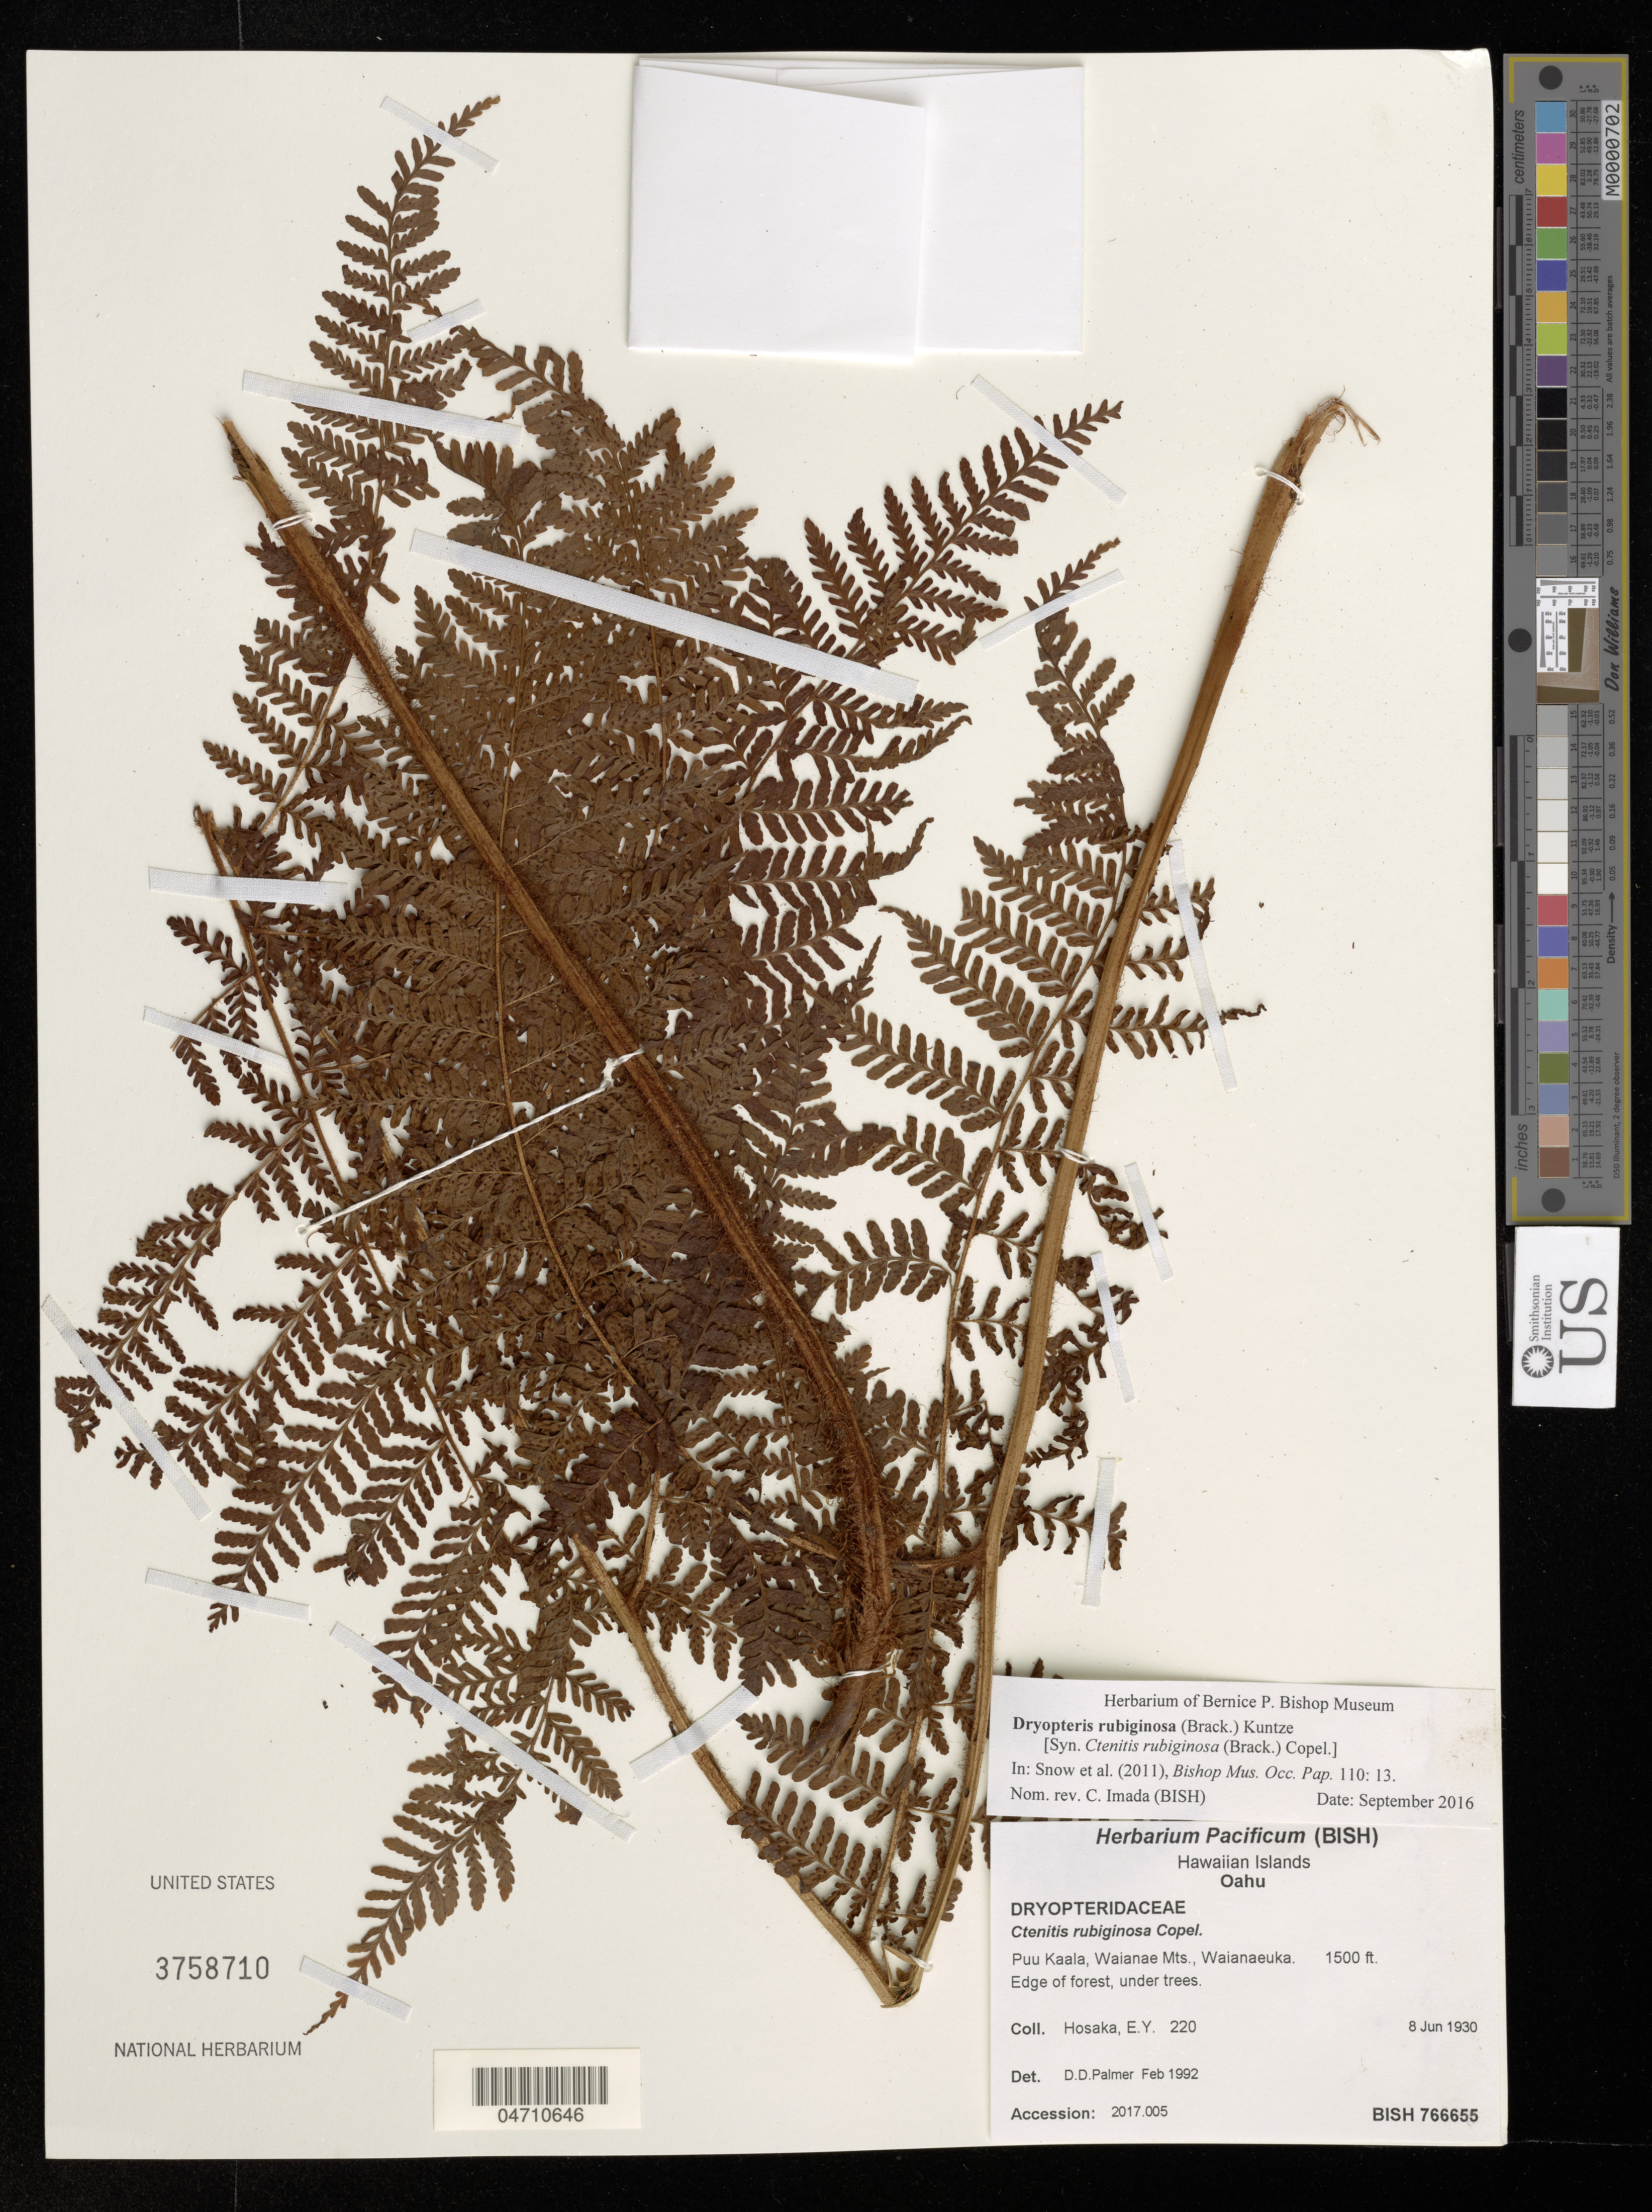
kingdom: Plantae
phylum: Tracheophyta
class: Polypodiopsida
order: Polypodiales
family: Dryopteridaceae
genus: Dryopteris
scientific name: Dryopteris rubiginosa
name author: (Brack.) Kuntze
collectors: E. Y. Hosaka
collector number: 220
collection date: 1930-07-08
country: United States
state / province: Hawaii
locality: Hawaiian Islands. Oahu. Puu Kaala, Waianae Mts., Waianaeuka.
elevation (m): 457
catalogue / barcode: US 3758710